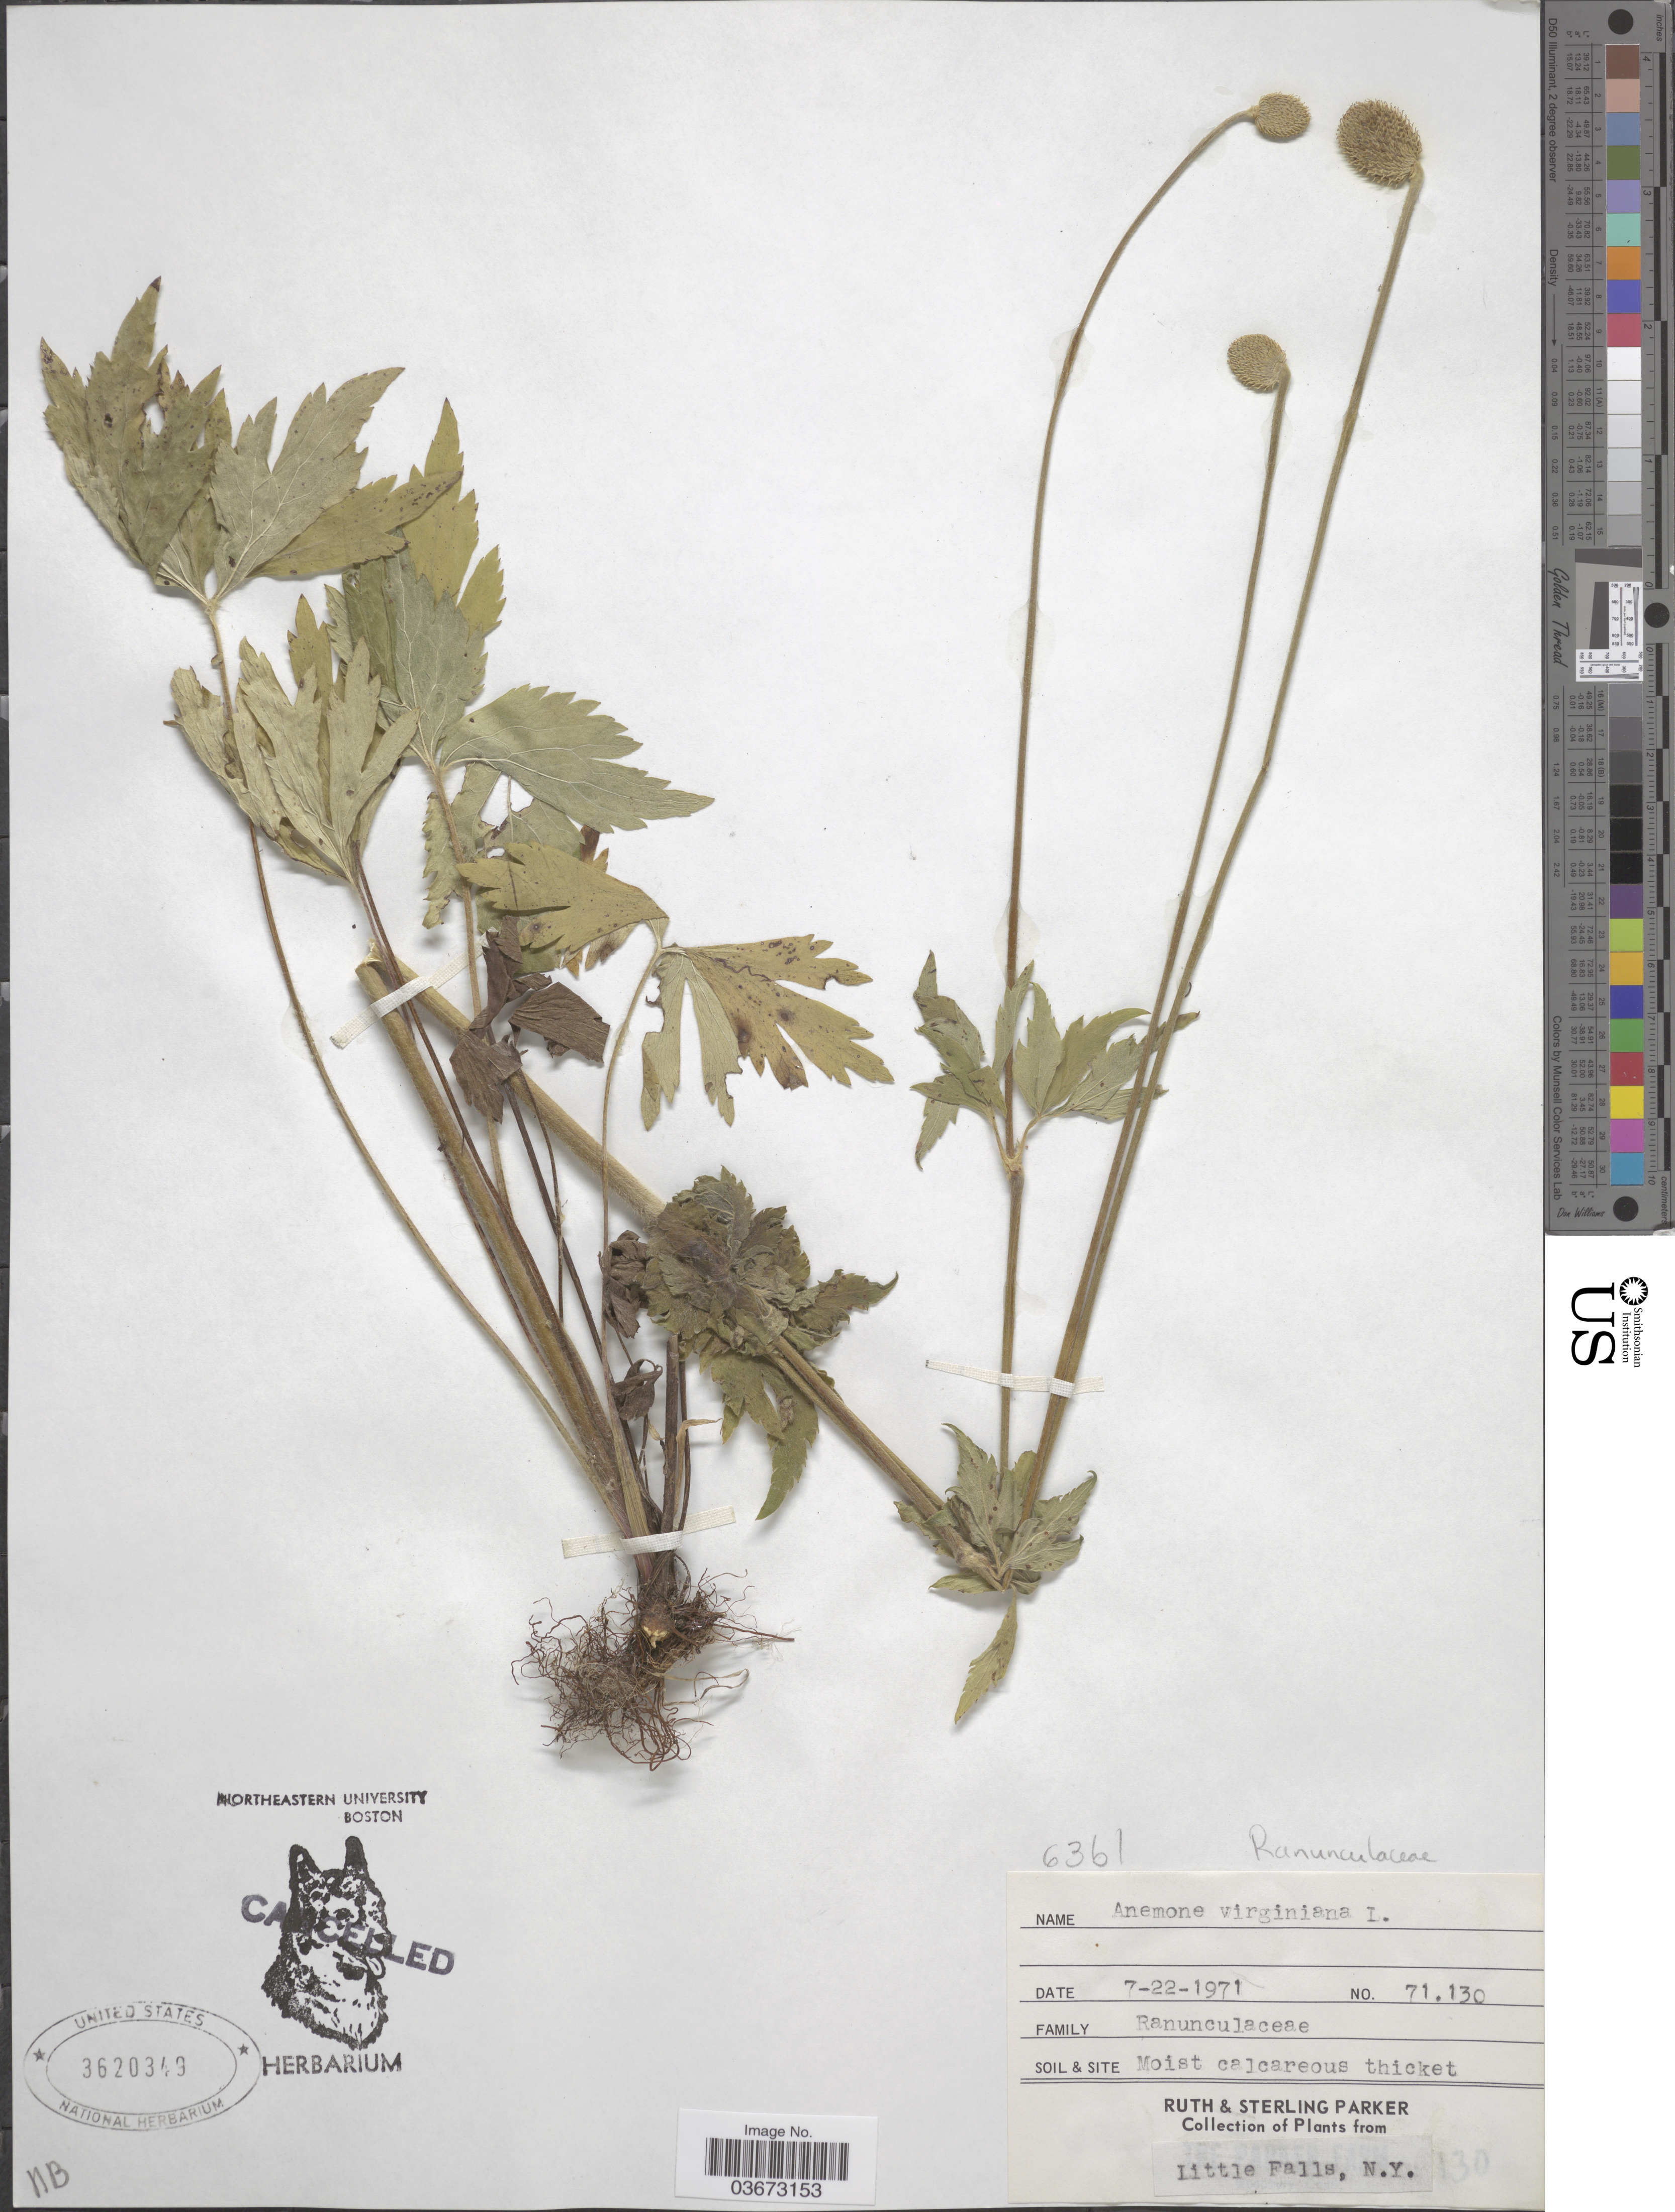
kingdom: Plantae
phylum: Tracheophyta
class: Magnoliopsida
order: Ranunculales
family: Ranunculaceae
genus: Anemone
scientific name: Anemone virginiana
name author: L.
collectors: R. Parker & S. Parker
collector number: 71130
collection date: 1971-07-22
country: United States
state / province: New York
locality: Little Falls.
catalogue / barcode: US 3620349